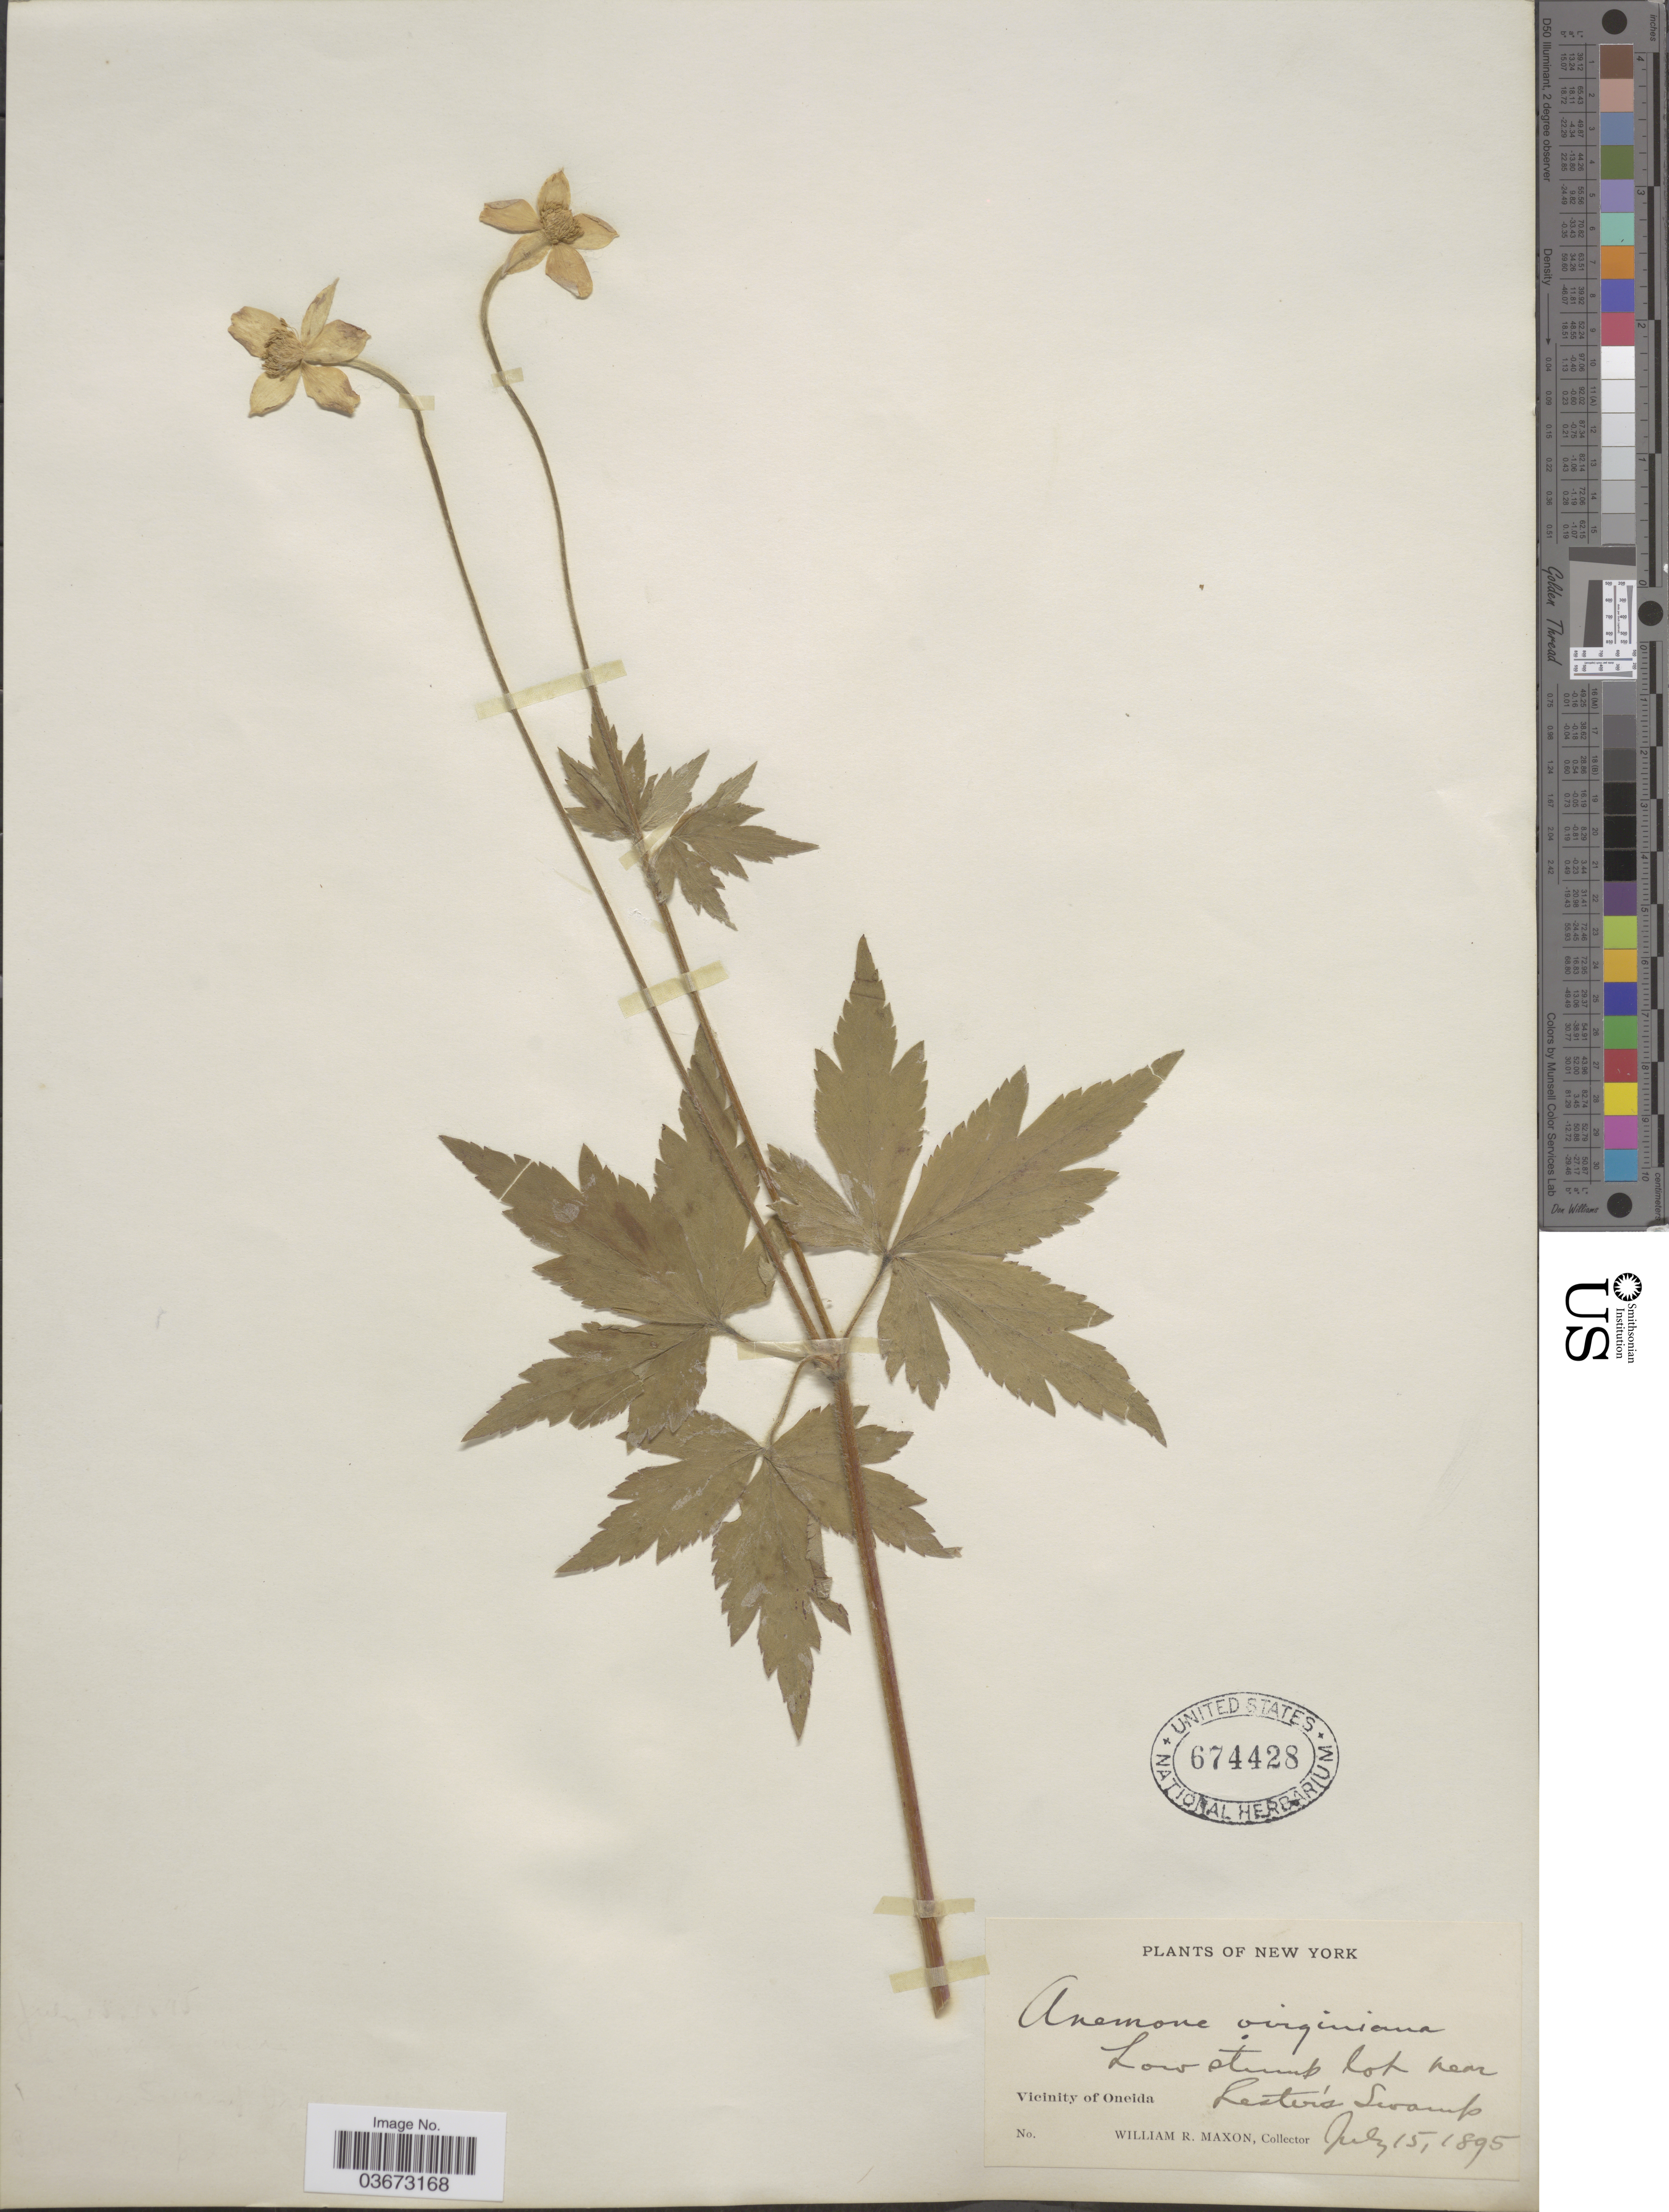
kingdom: Plantae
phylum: Tracheophyta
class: Magnoliopsida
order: Ranunculales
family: Ranunculaceae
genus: Anemone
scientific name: Anemone virginiana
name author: L.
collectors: W. R. Maxon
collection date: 1895-07-15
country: United States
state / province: New York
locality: Near Lester's Swamp. Vicinity of Oneida.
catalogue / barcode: US 674428